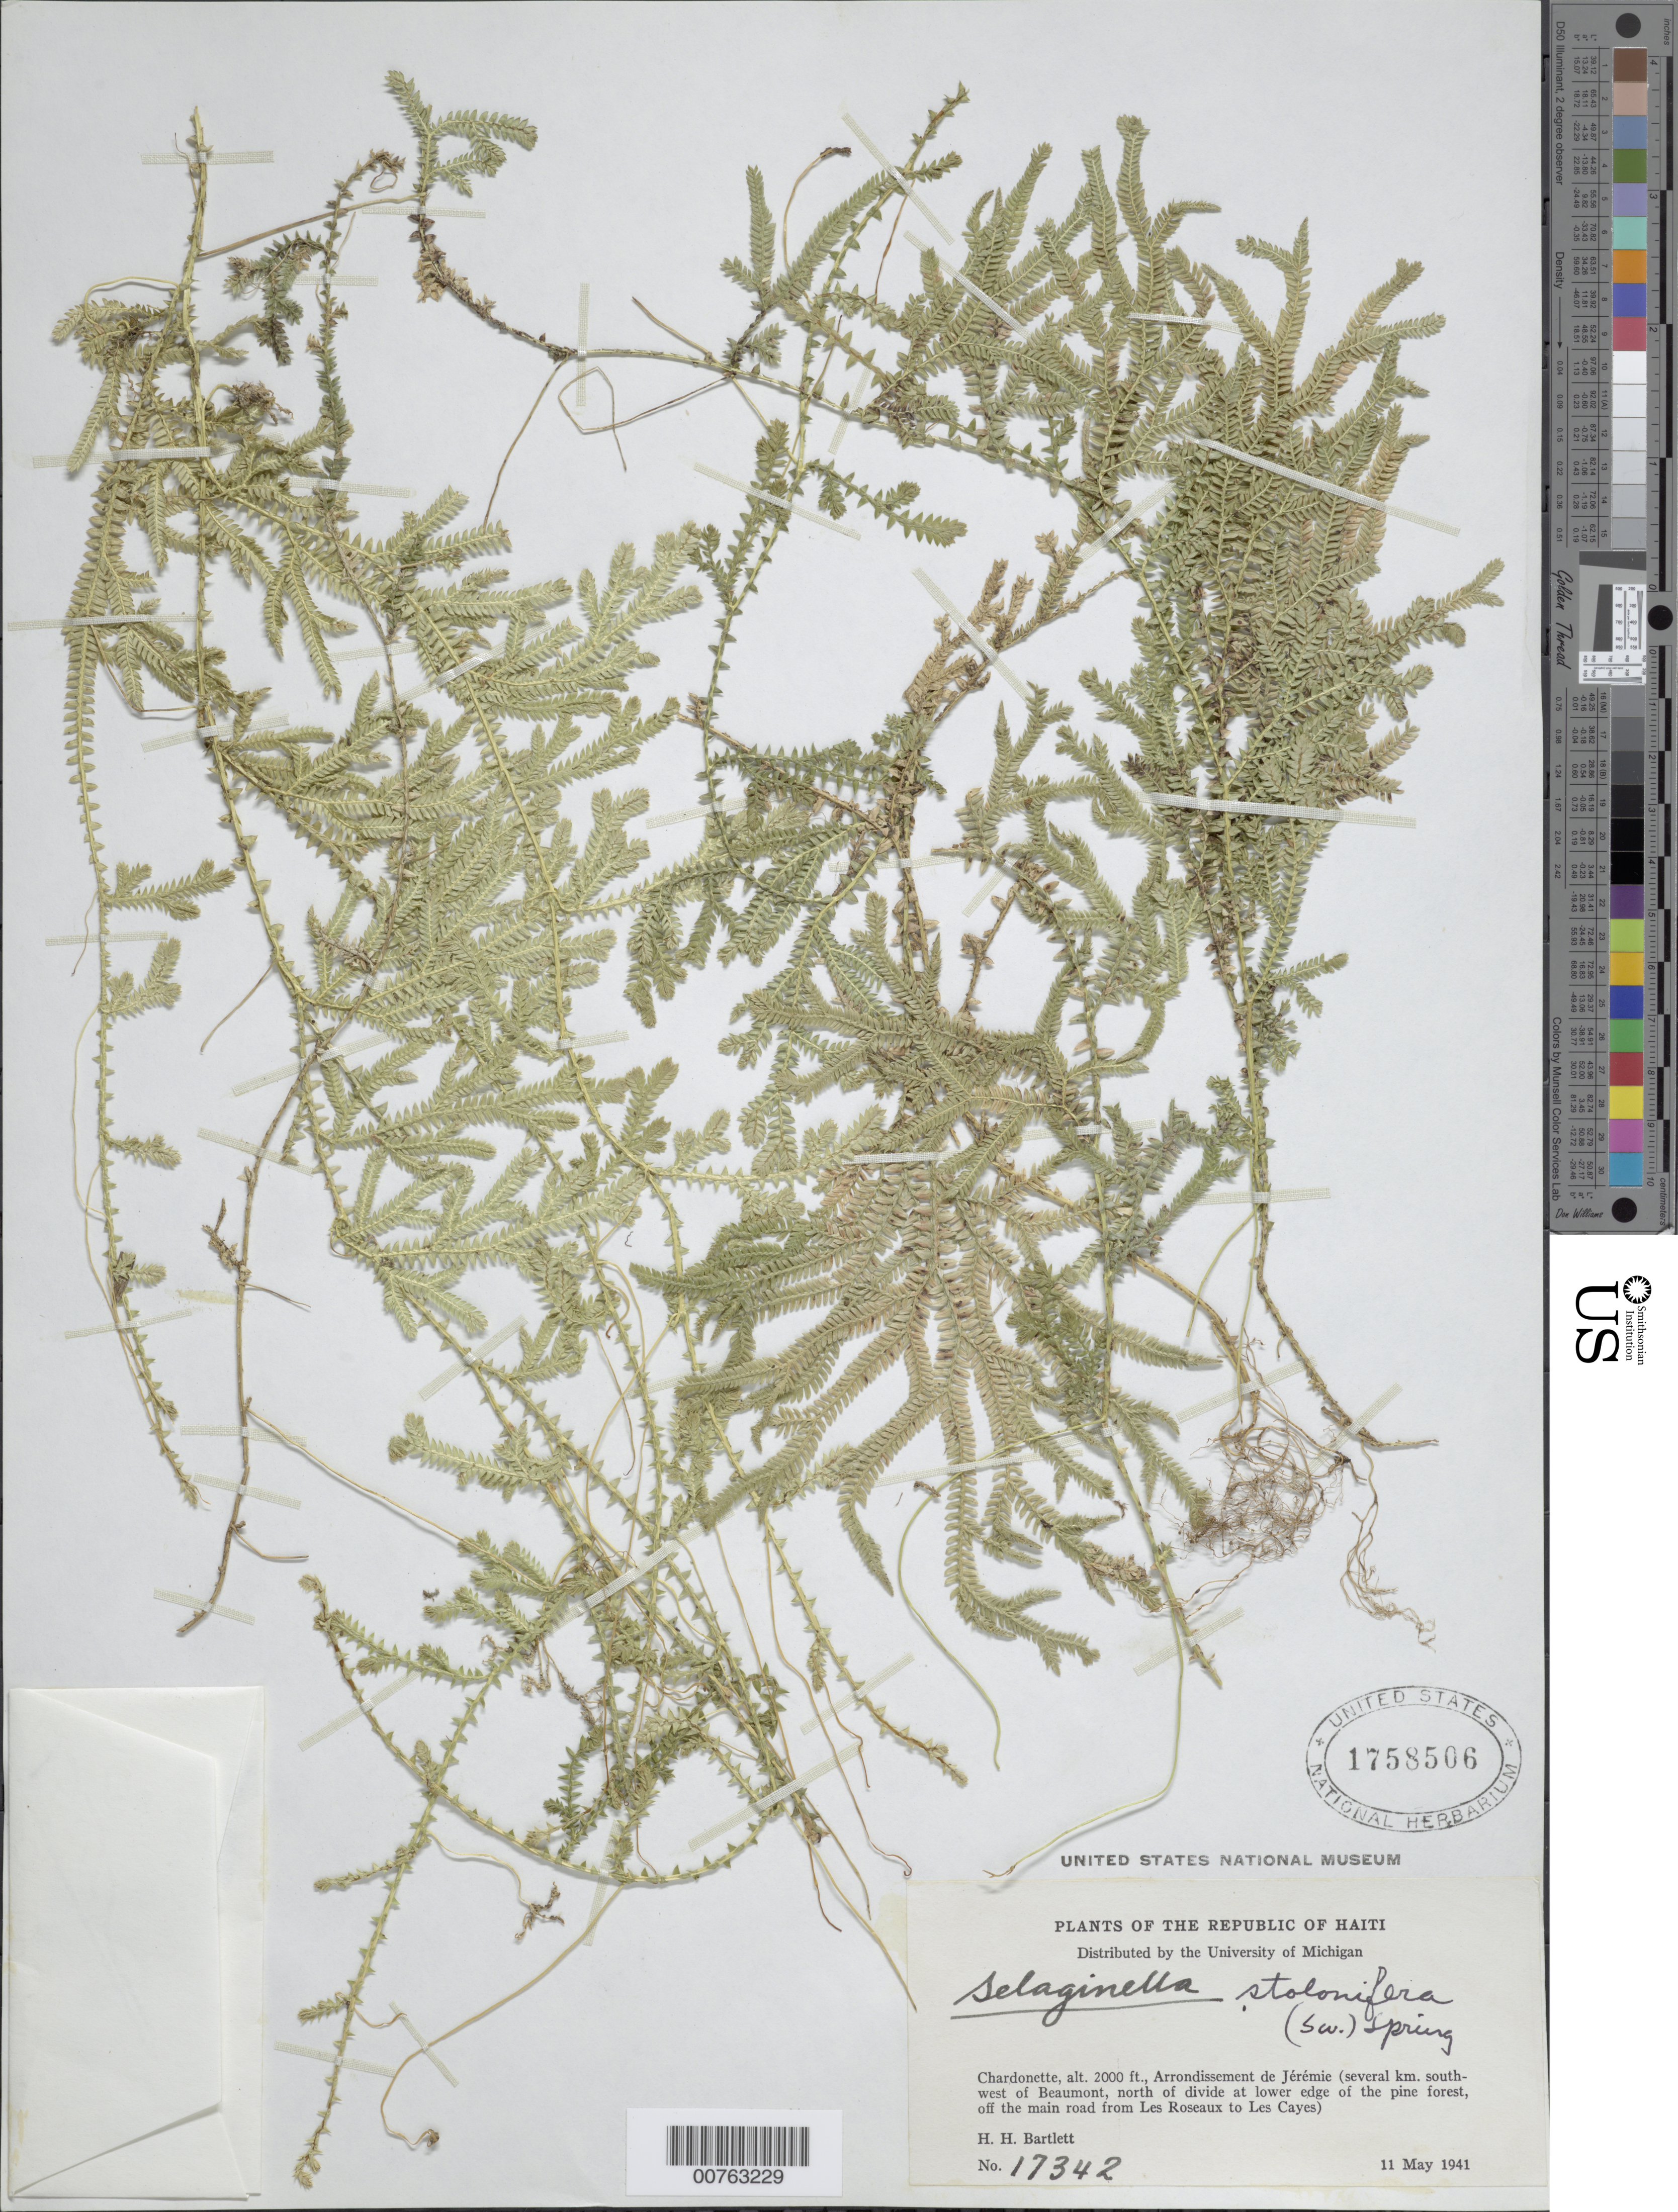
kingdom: Plantae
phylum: Tracheophyta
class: Lycopodiopsida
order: Selaginellales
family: Selaginellaceae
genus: Selaginella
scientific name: Selaginella plumosa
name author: (L.) C. Presl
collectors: H. H. Bartlett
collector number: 17342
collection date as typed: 11 May 1941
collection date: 1941-05-11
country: Haiti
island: Hispaniola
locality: Chardonette. Arrondissement de Jérémie (several km SW of Beaumont, N divide at lower edge of the pine forest, off the main road from Les Roseaux to Les Cayes)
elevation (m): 610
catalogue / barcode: US 1758506